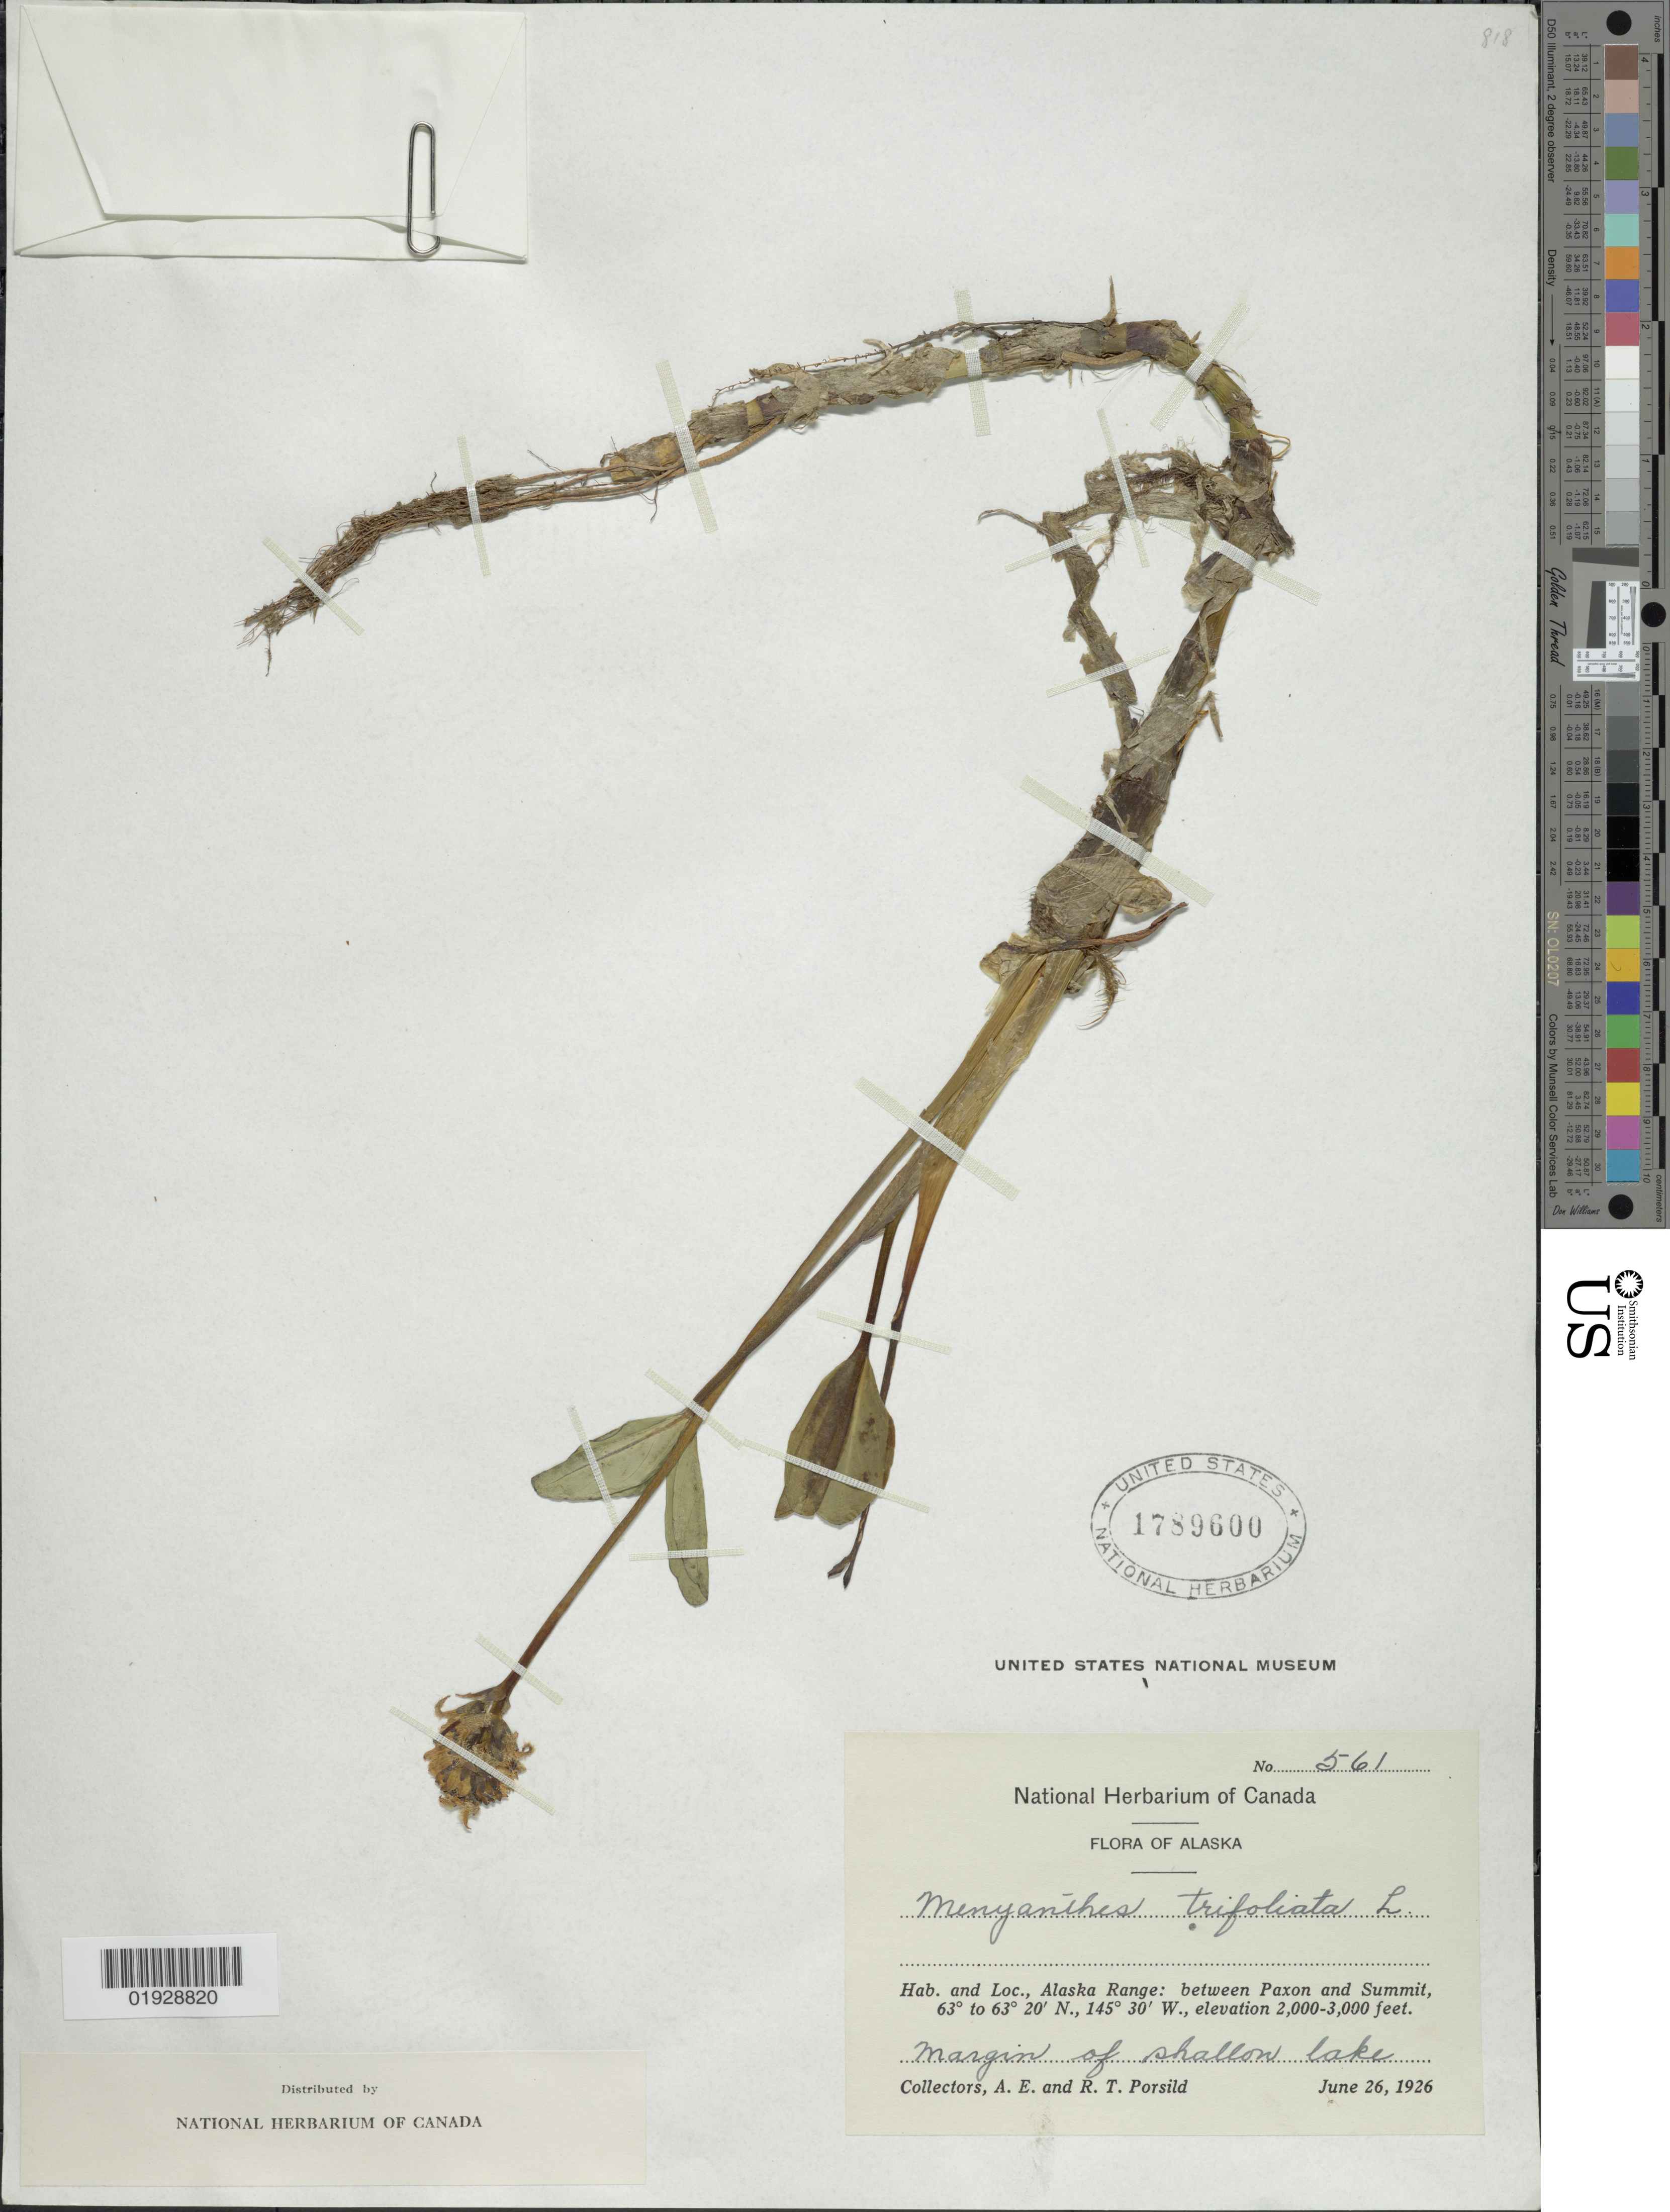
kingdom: Plantae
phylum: Tracheophyta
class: Magnoliopsida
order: Asterales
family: Menyanthaceae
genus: Menyanthes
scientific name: Menyanthes trifoliata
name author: L.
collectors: A. E. Porsild & R. T. Porsild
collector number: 561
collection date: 1926-06-26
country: United States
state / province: Alaska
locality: Alaska Range: between Paxon and Summit, margin of shallow lake.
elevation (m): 610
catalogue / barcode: US 1789600